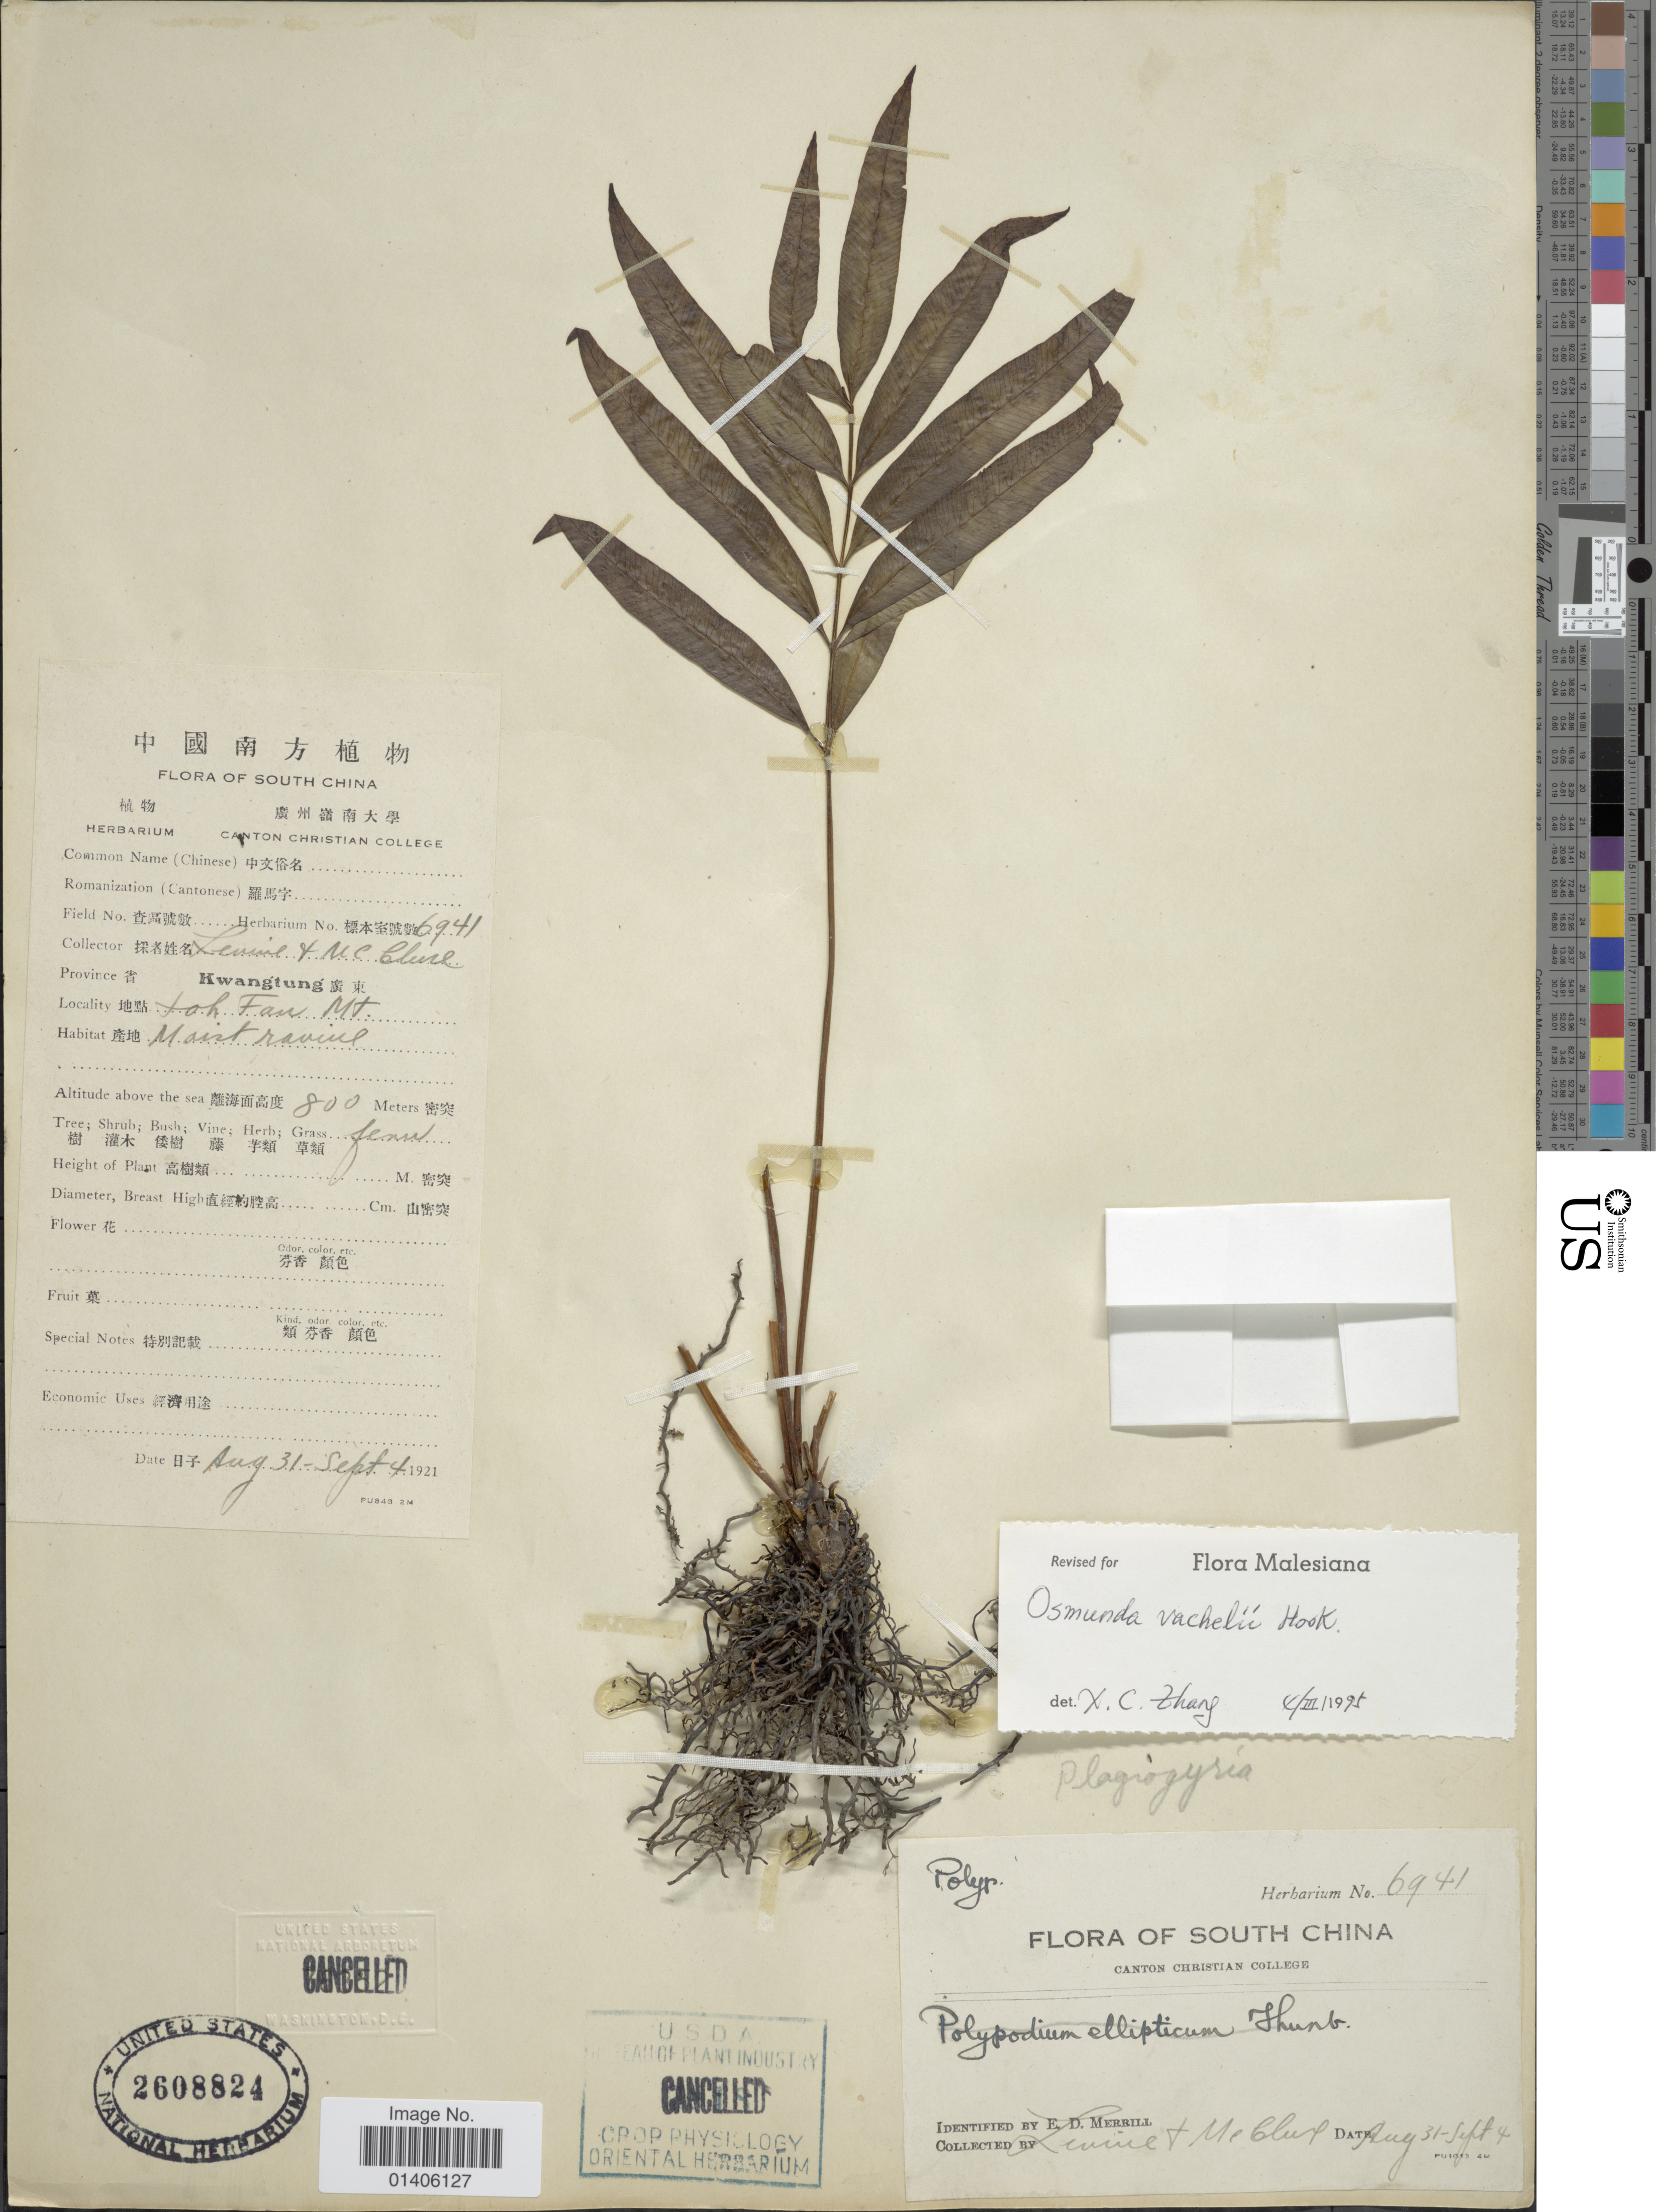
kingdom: Plantae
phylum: Tracheophyta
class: Polypodiopsida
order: Osmundales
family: Osmundaceae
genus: Osmunda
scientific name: Osmunda vachellii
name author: Hook.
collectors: -. Levine & McClure, --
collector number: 6941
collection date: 1921-08-31/1921-09-04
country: China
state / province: Guangdong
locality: South China, Loh Fau Mt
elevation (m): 800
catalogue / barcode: US 2608824